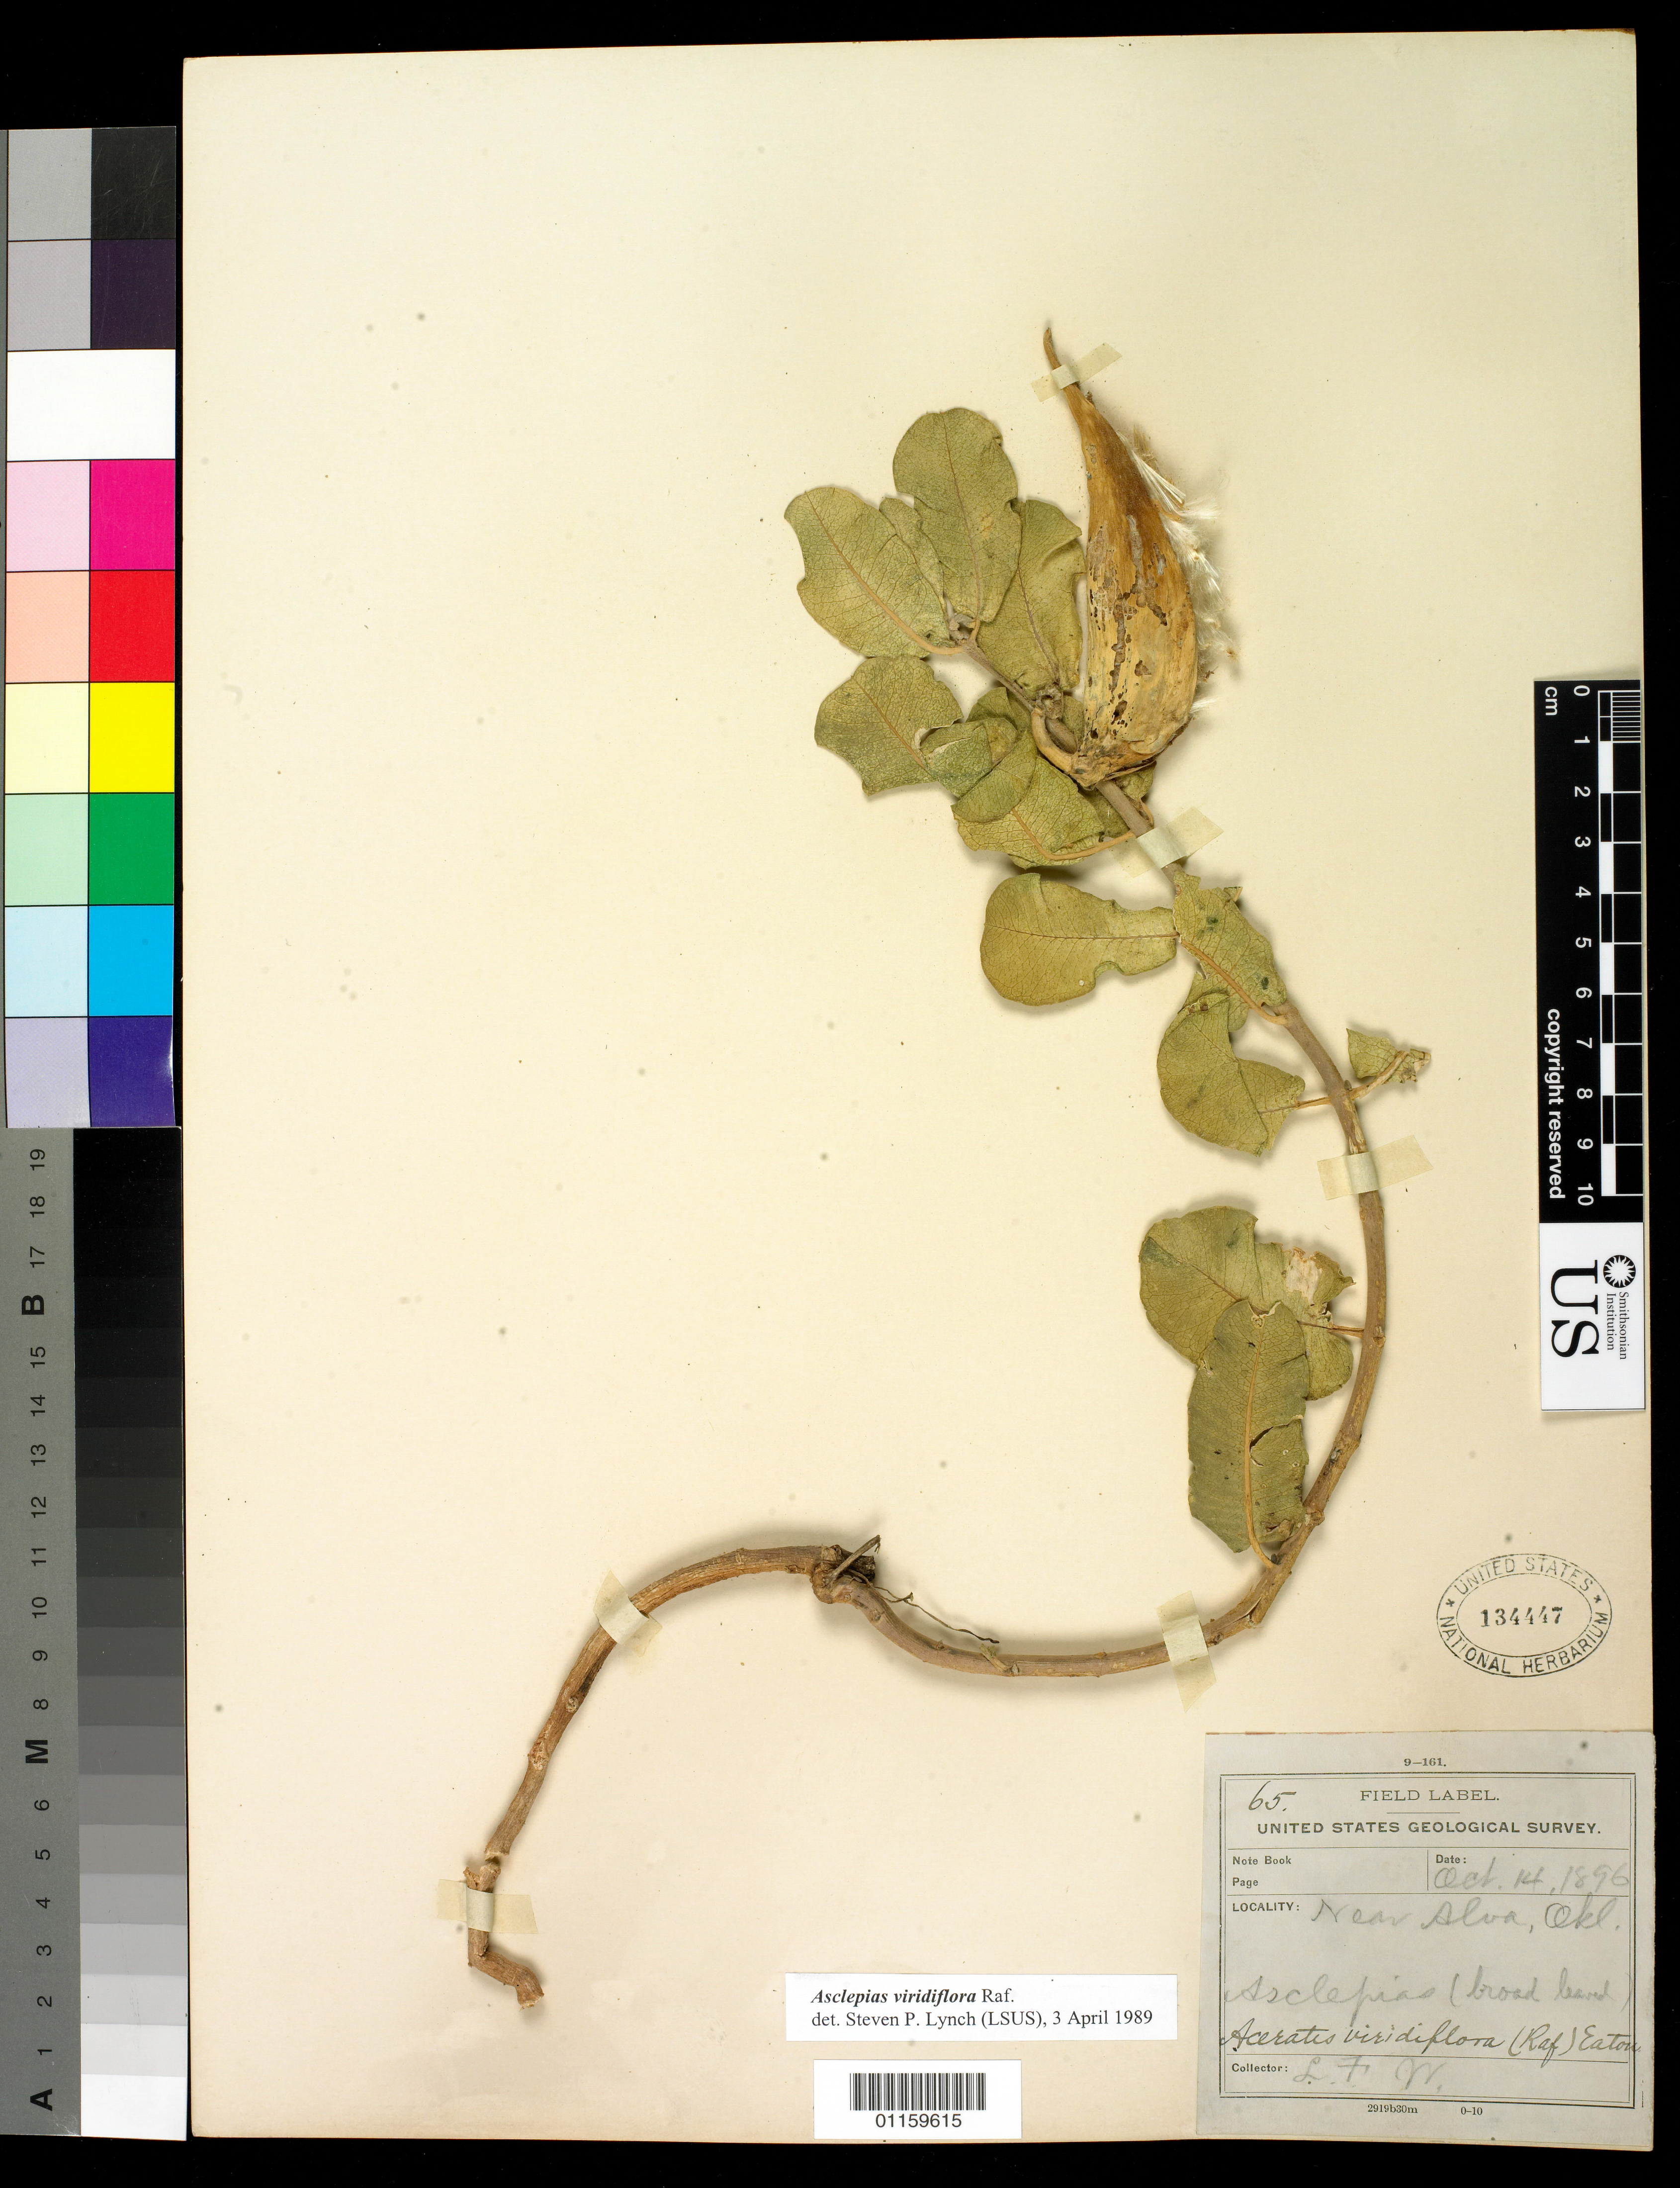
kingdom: Plantae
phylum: Tracheophyta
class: Magnoliopsida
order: Gentianales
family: Apocynaceae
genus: Asclepias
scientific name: Asclepias viridiflora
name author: Raf.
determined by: Lynch, S.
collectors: L. F. Ward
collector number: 65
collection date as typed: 14 Oct 1896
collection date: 1896-10-14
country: United States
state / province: Oklahoma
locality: Near Alva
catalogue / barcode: US 134447